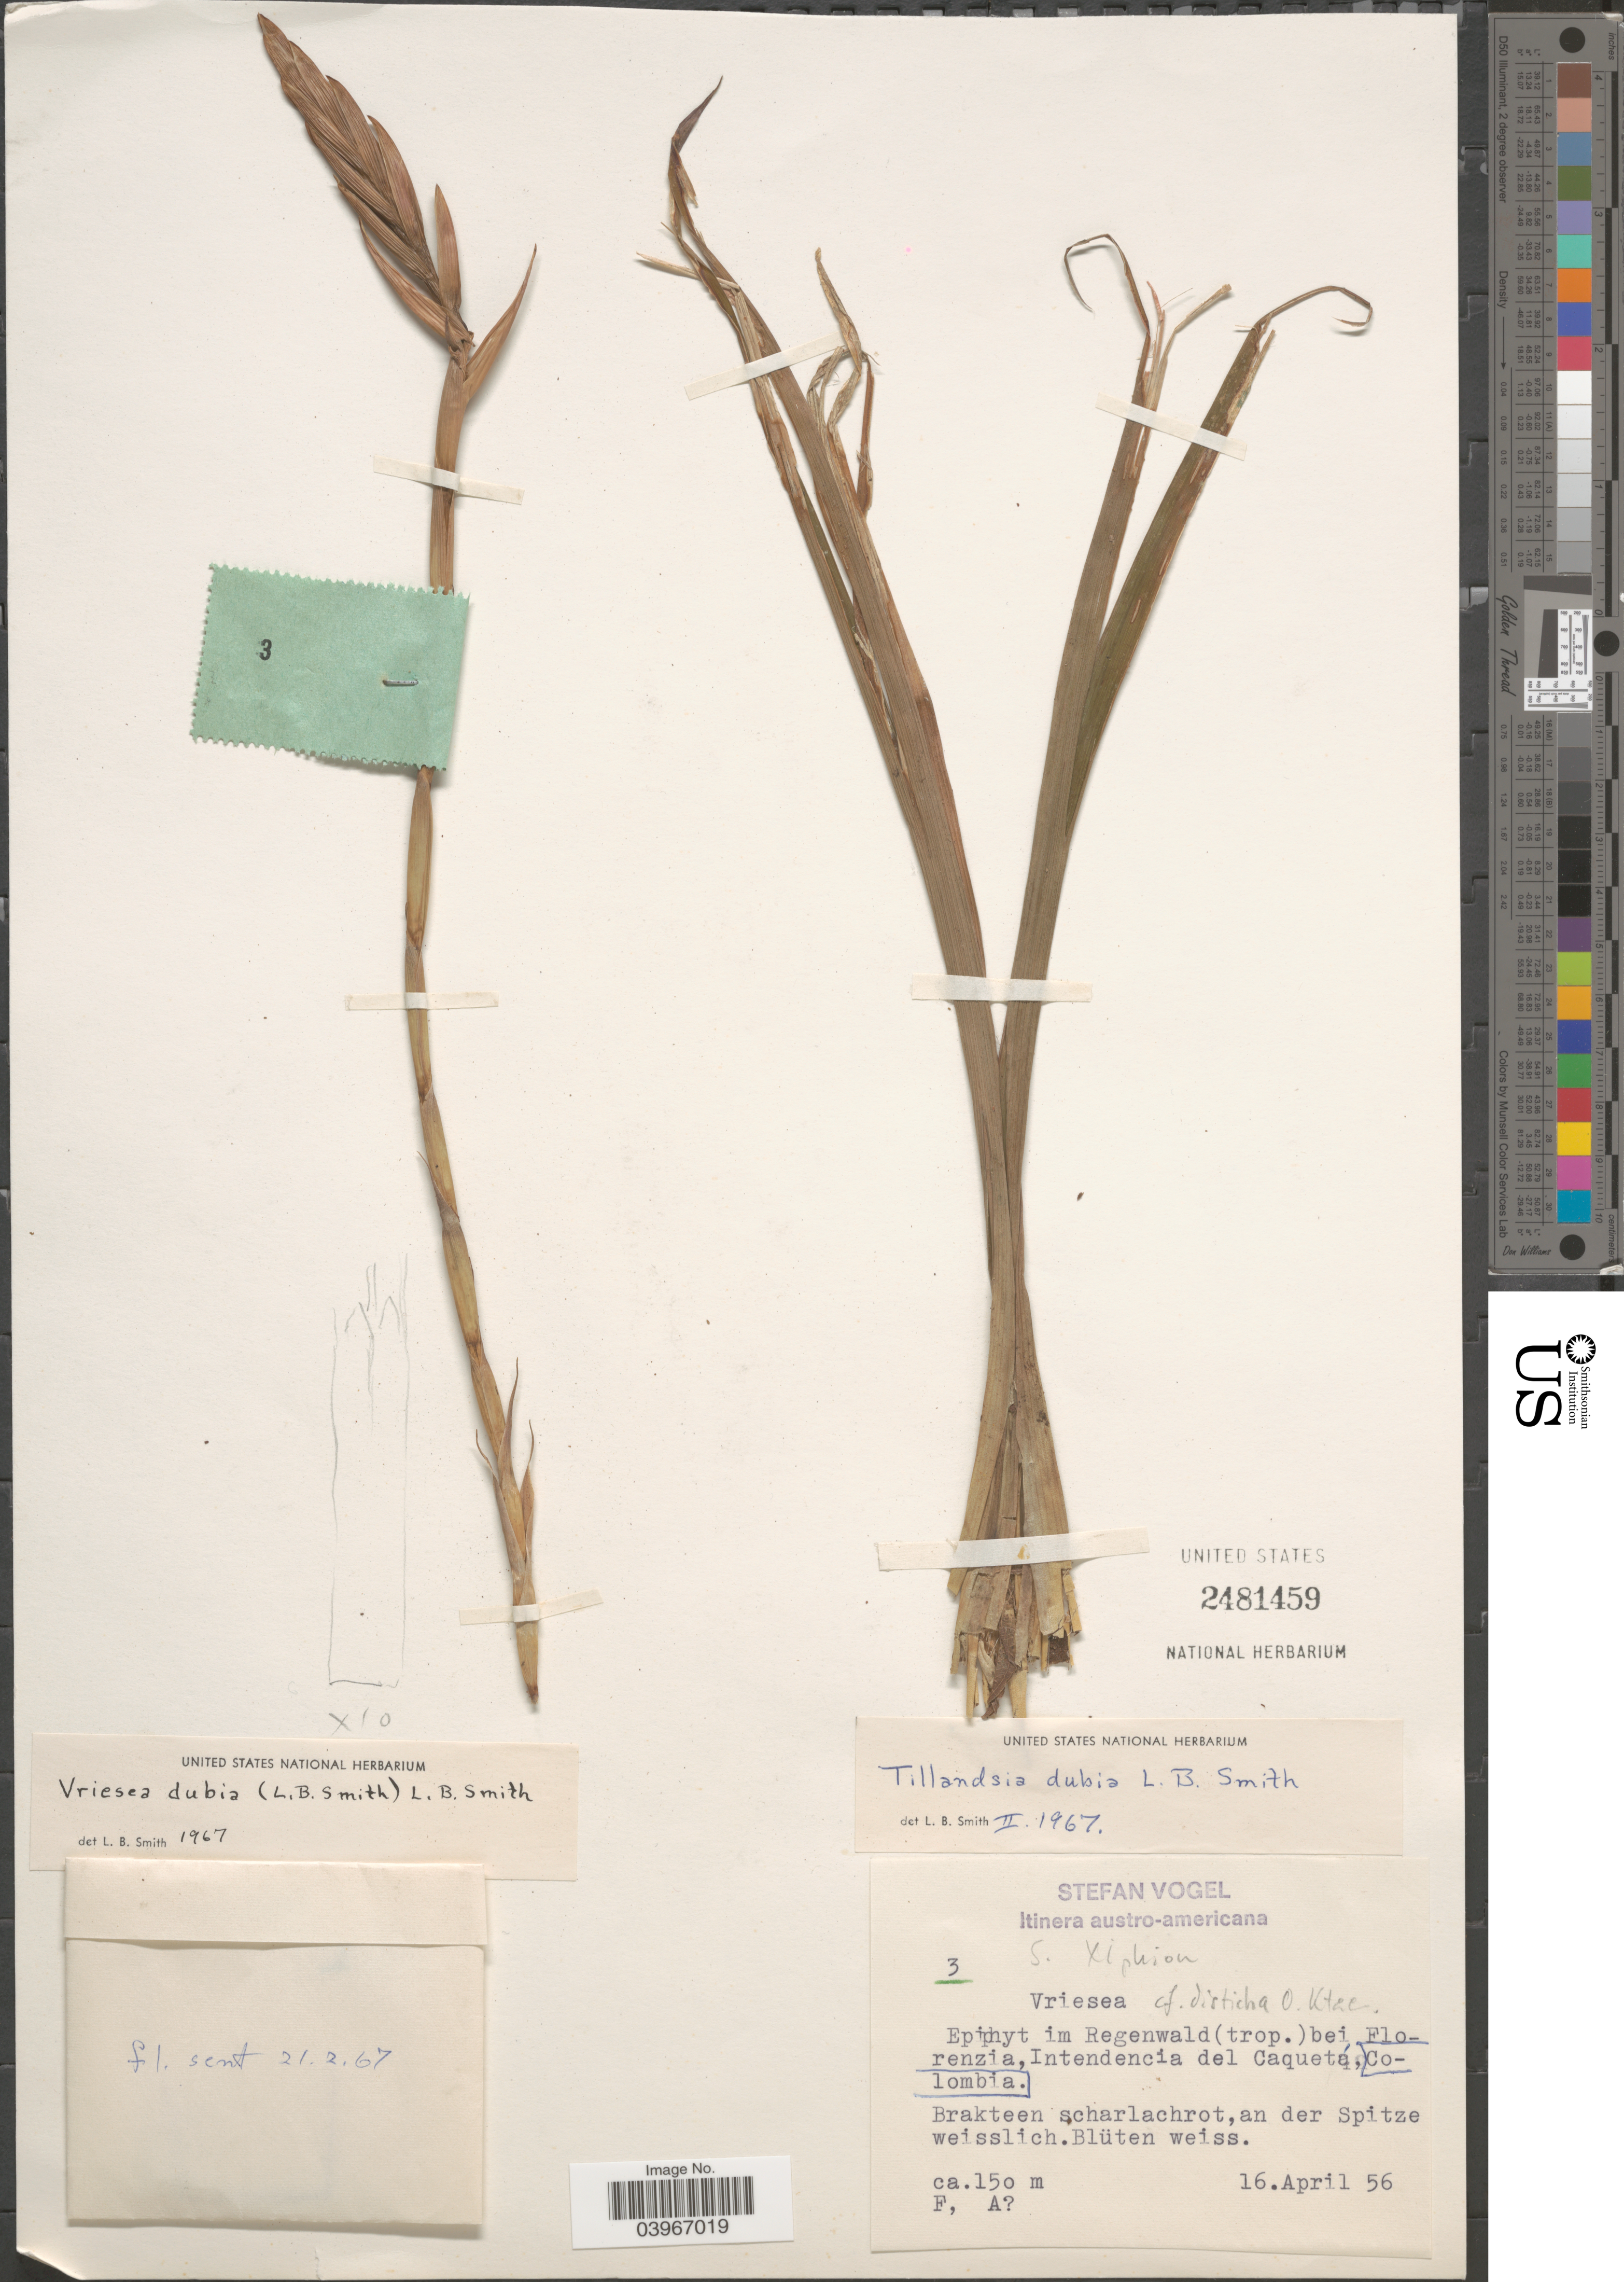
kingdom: Plantae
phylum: Tracheophyta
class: Liliopsida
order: Poales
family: Bromeliaceae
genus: Vriesea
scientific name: Vriesea dubia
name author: (L.B. Sm.) L.B. Sm.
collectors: S. Vogel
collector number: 3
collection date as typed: Transcribed d/m/y: 16/4/56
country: Colombia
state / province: Caquetá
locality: Itinera austro-americana. Im Regenwald (trop.) bei Florenzia, Intendencia del Caquetá.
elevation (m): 150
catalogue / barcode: US 2481459